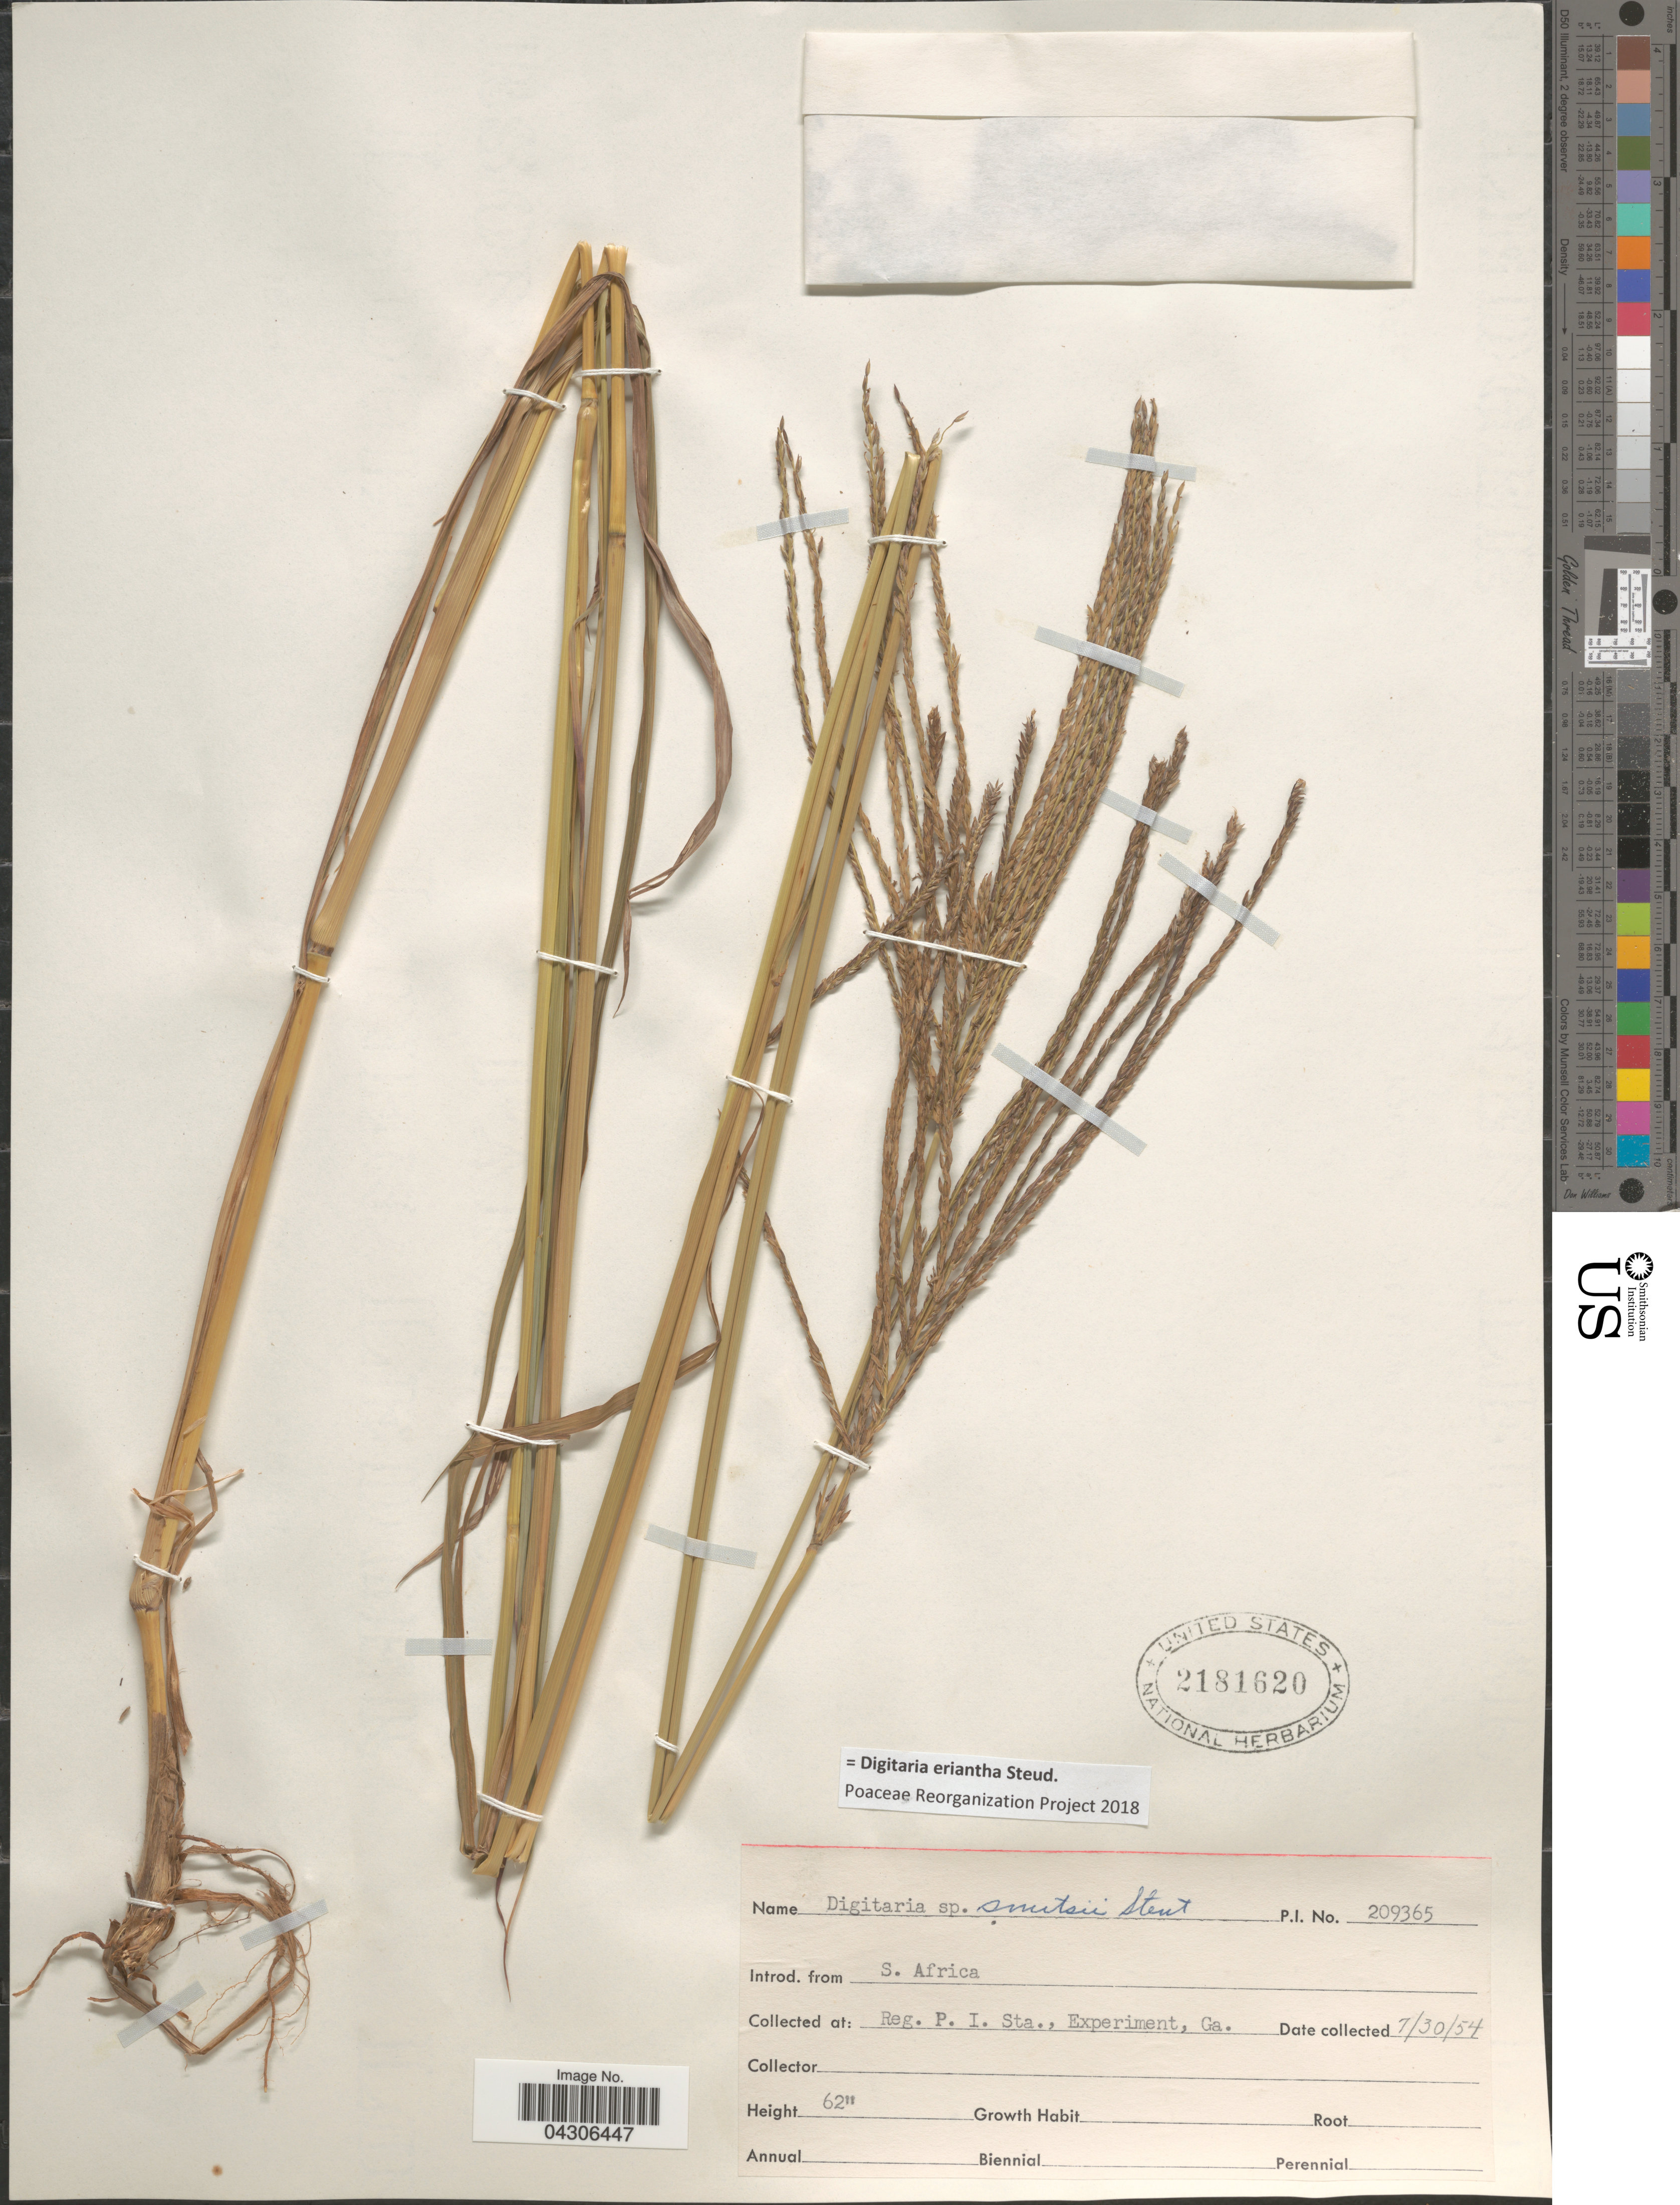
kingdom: Plantae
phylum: Tracheophyta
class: Liliopsida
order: Poales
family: Poaceae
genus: Digitaria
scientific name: Digitaria eriantha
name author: Steud.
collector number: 209365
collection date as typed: Transcribed d/m/y: 30/7/54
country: United States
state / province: Georgia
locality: Reg. P. I. Sta., Experiment.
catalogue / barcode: US 2181620